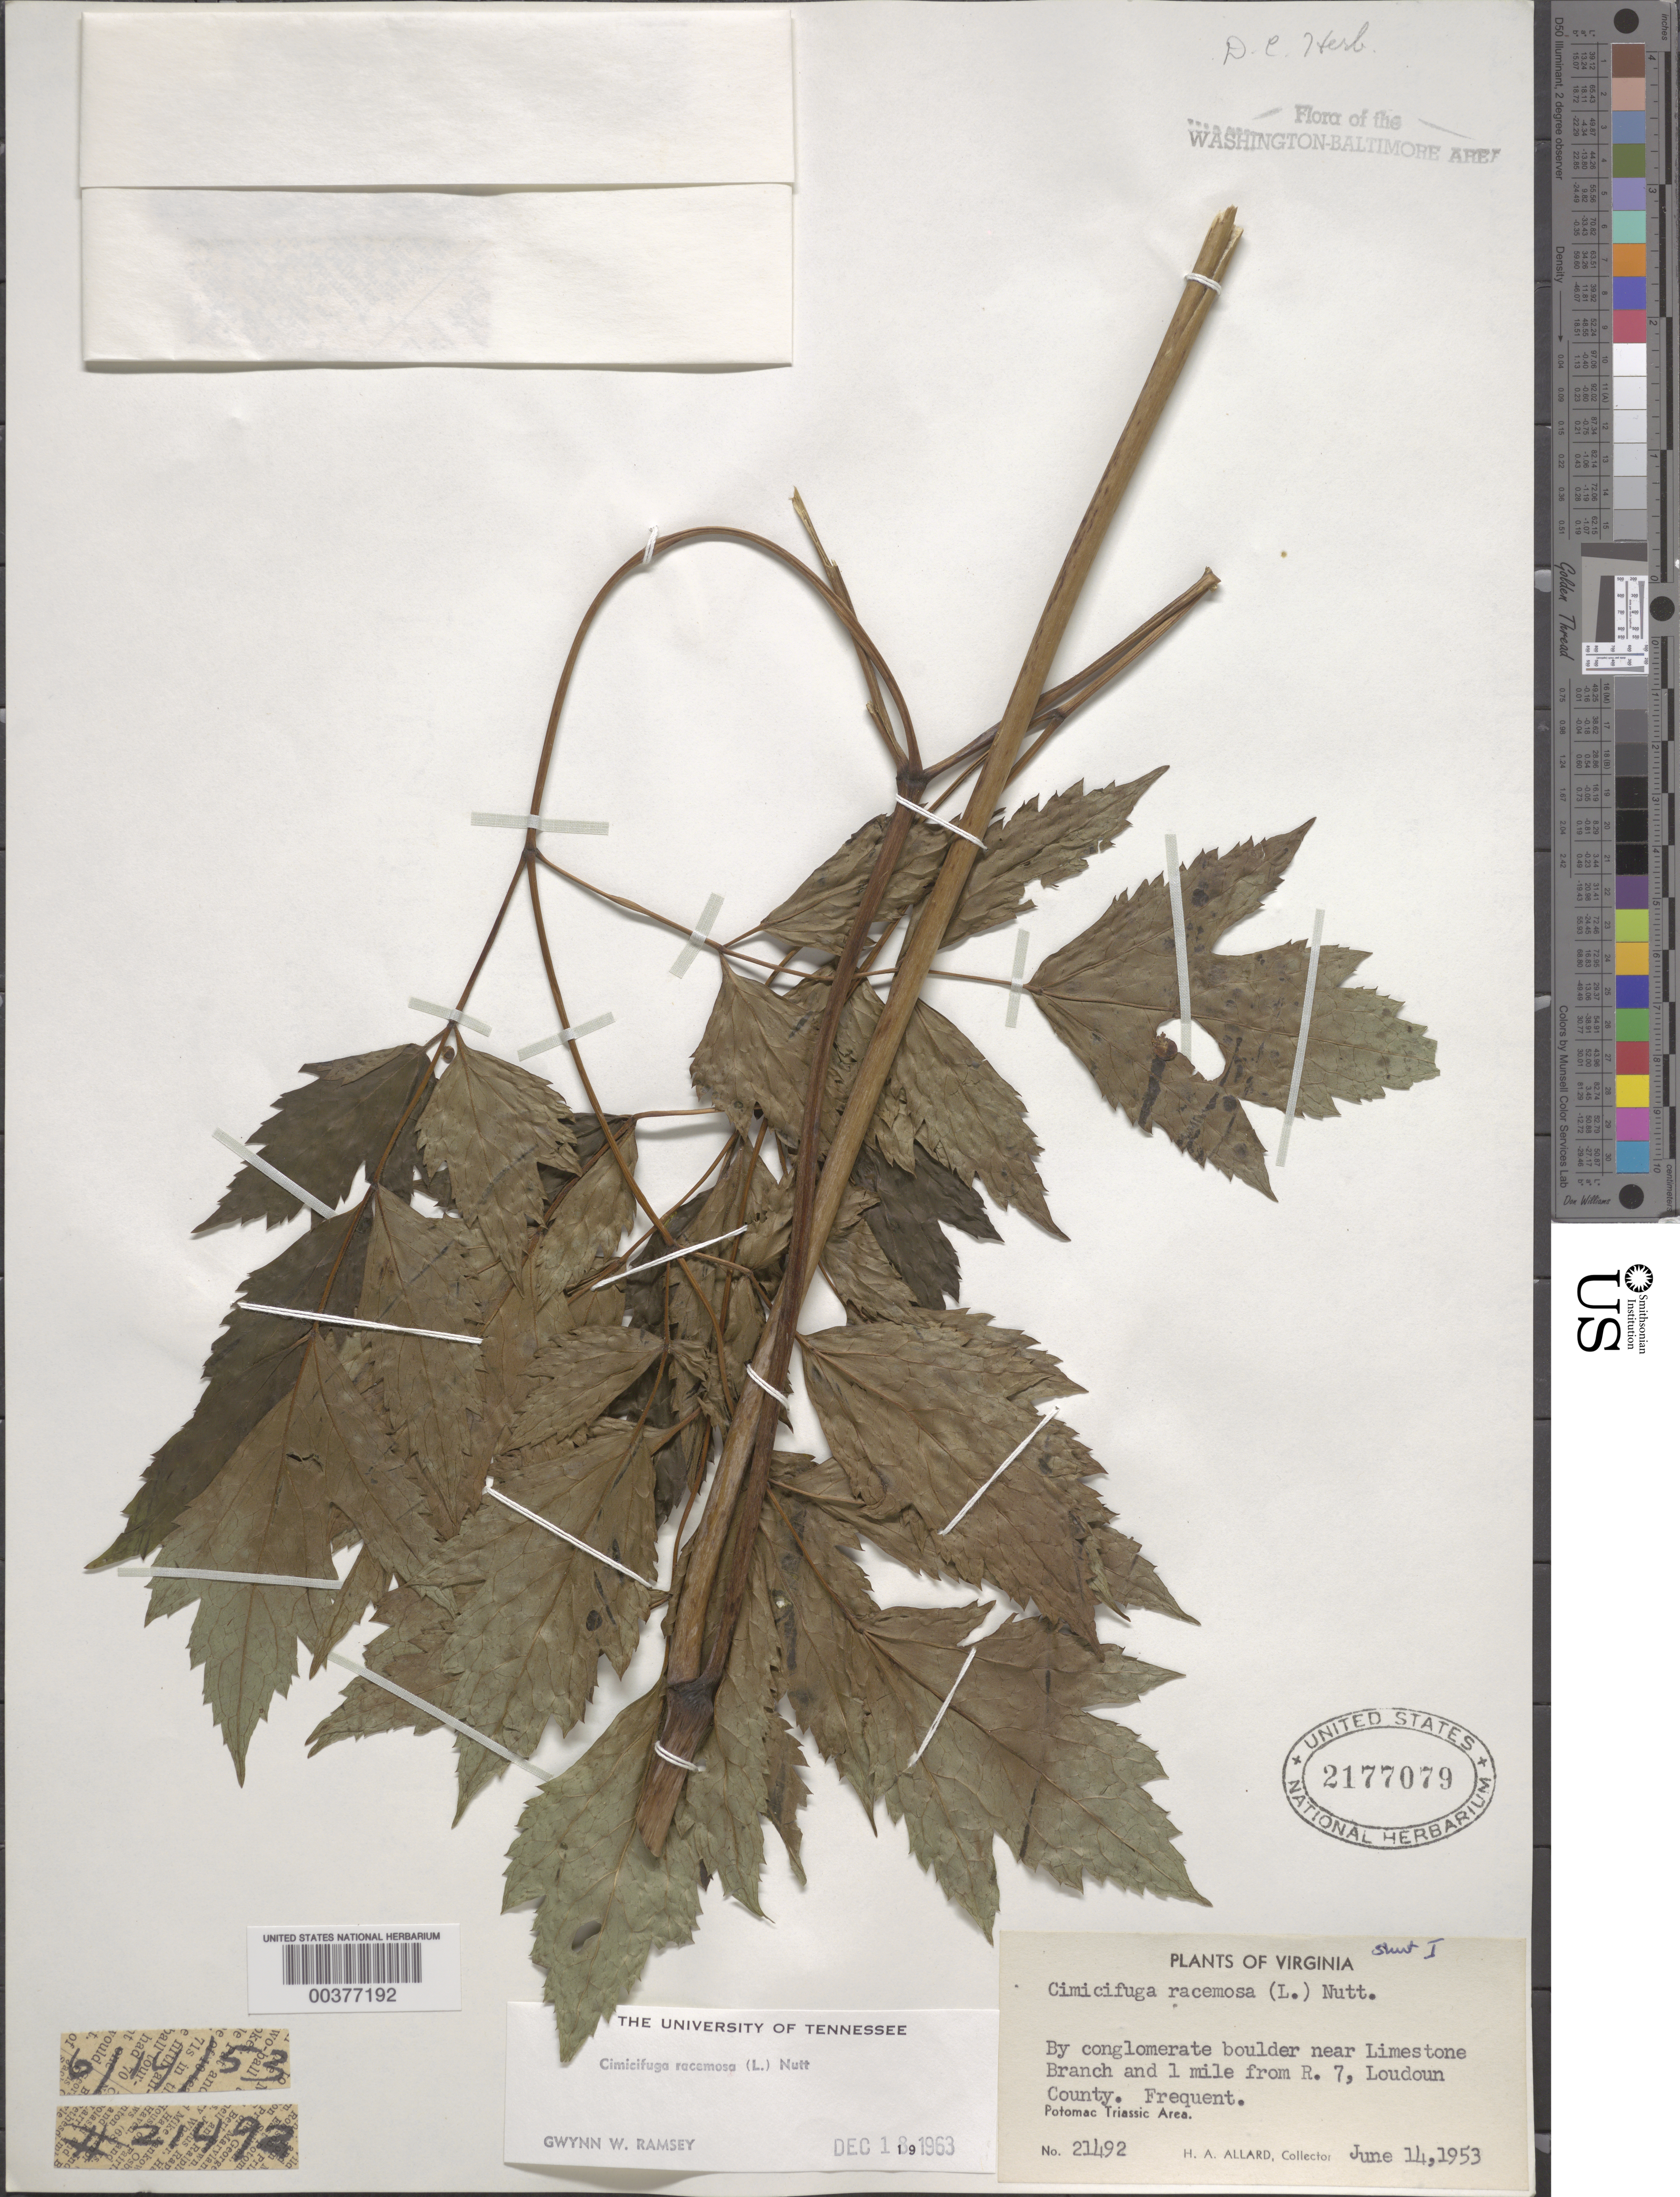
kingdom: Plantae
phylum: Tracheophyta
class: Magnoliopsida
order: Ranunculales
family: Ranunculaceae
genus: Actaea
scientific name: Actaea racemosa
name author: L.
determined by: Strong, M. T., (US), Smithsonian Institution - National Museum of Natural History (UNITED STATES)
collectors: H. A. Allard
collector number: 21492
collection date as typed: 14 Jun 1953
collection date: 1953-06-14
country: United States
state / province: Virginia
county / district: Loudoun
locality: Limestone Branch and Route 7 vicinity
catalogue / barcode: US 2177079